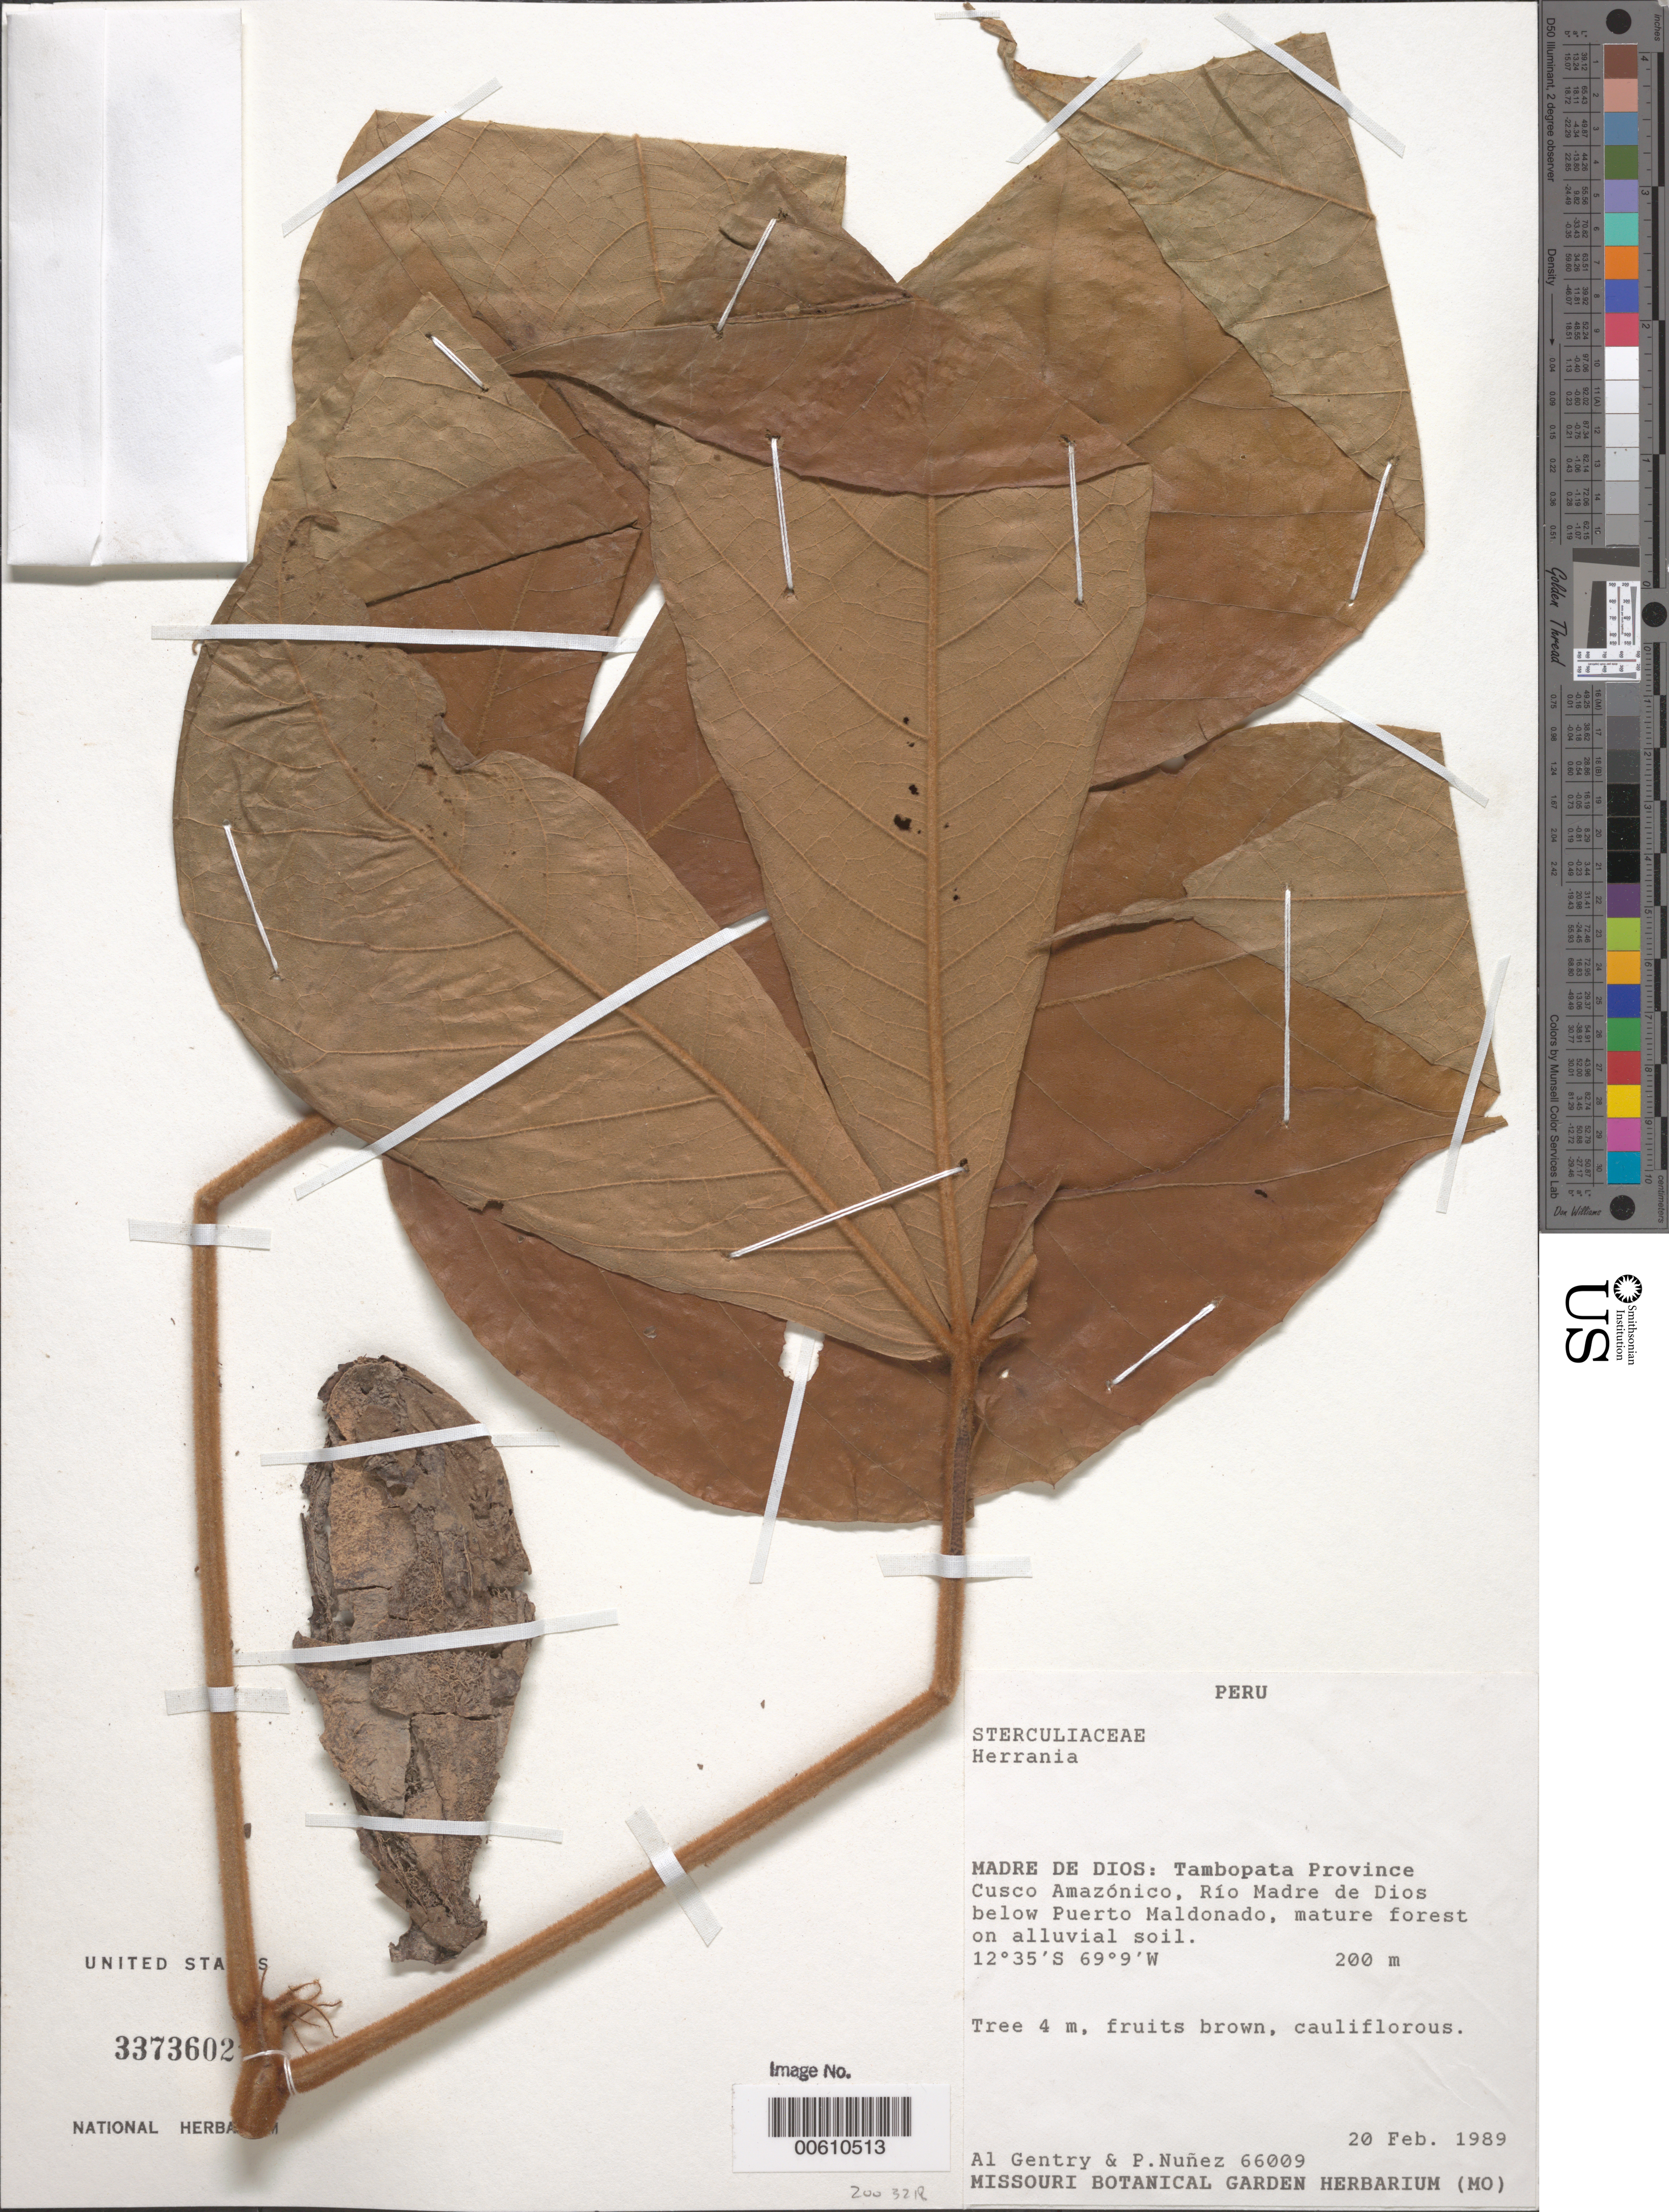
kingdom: Plantae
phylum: Tracheophyta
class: Magnoliopsida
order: Malvales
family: Malvaceae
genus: Herrania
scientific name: Herrania sp.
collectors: A. H. Gentry & P. Nuñez V.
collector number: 66009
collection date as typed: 20 Feb 1989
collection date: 1989-02-20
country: Peru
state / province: Madre de Dios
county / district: Tambopata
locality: Cusco Amazónico, RíoMadre de Dios below Puerto Maldonado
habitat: Mature forest on alluvial soil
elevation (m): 200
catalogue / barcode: US 3373602